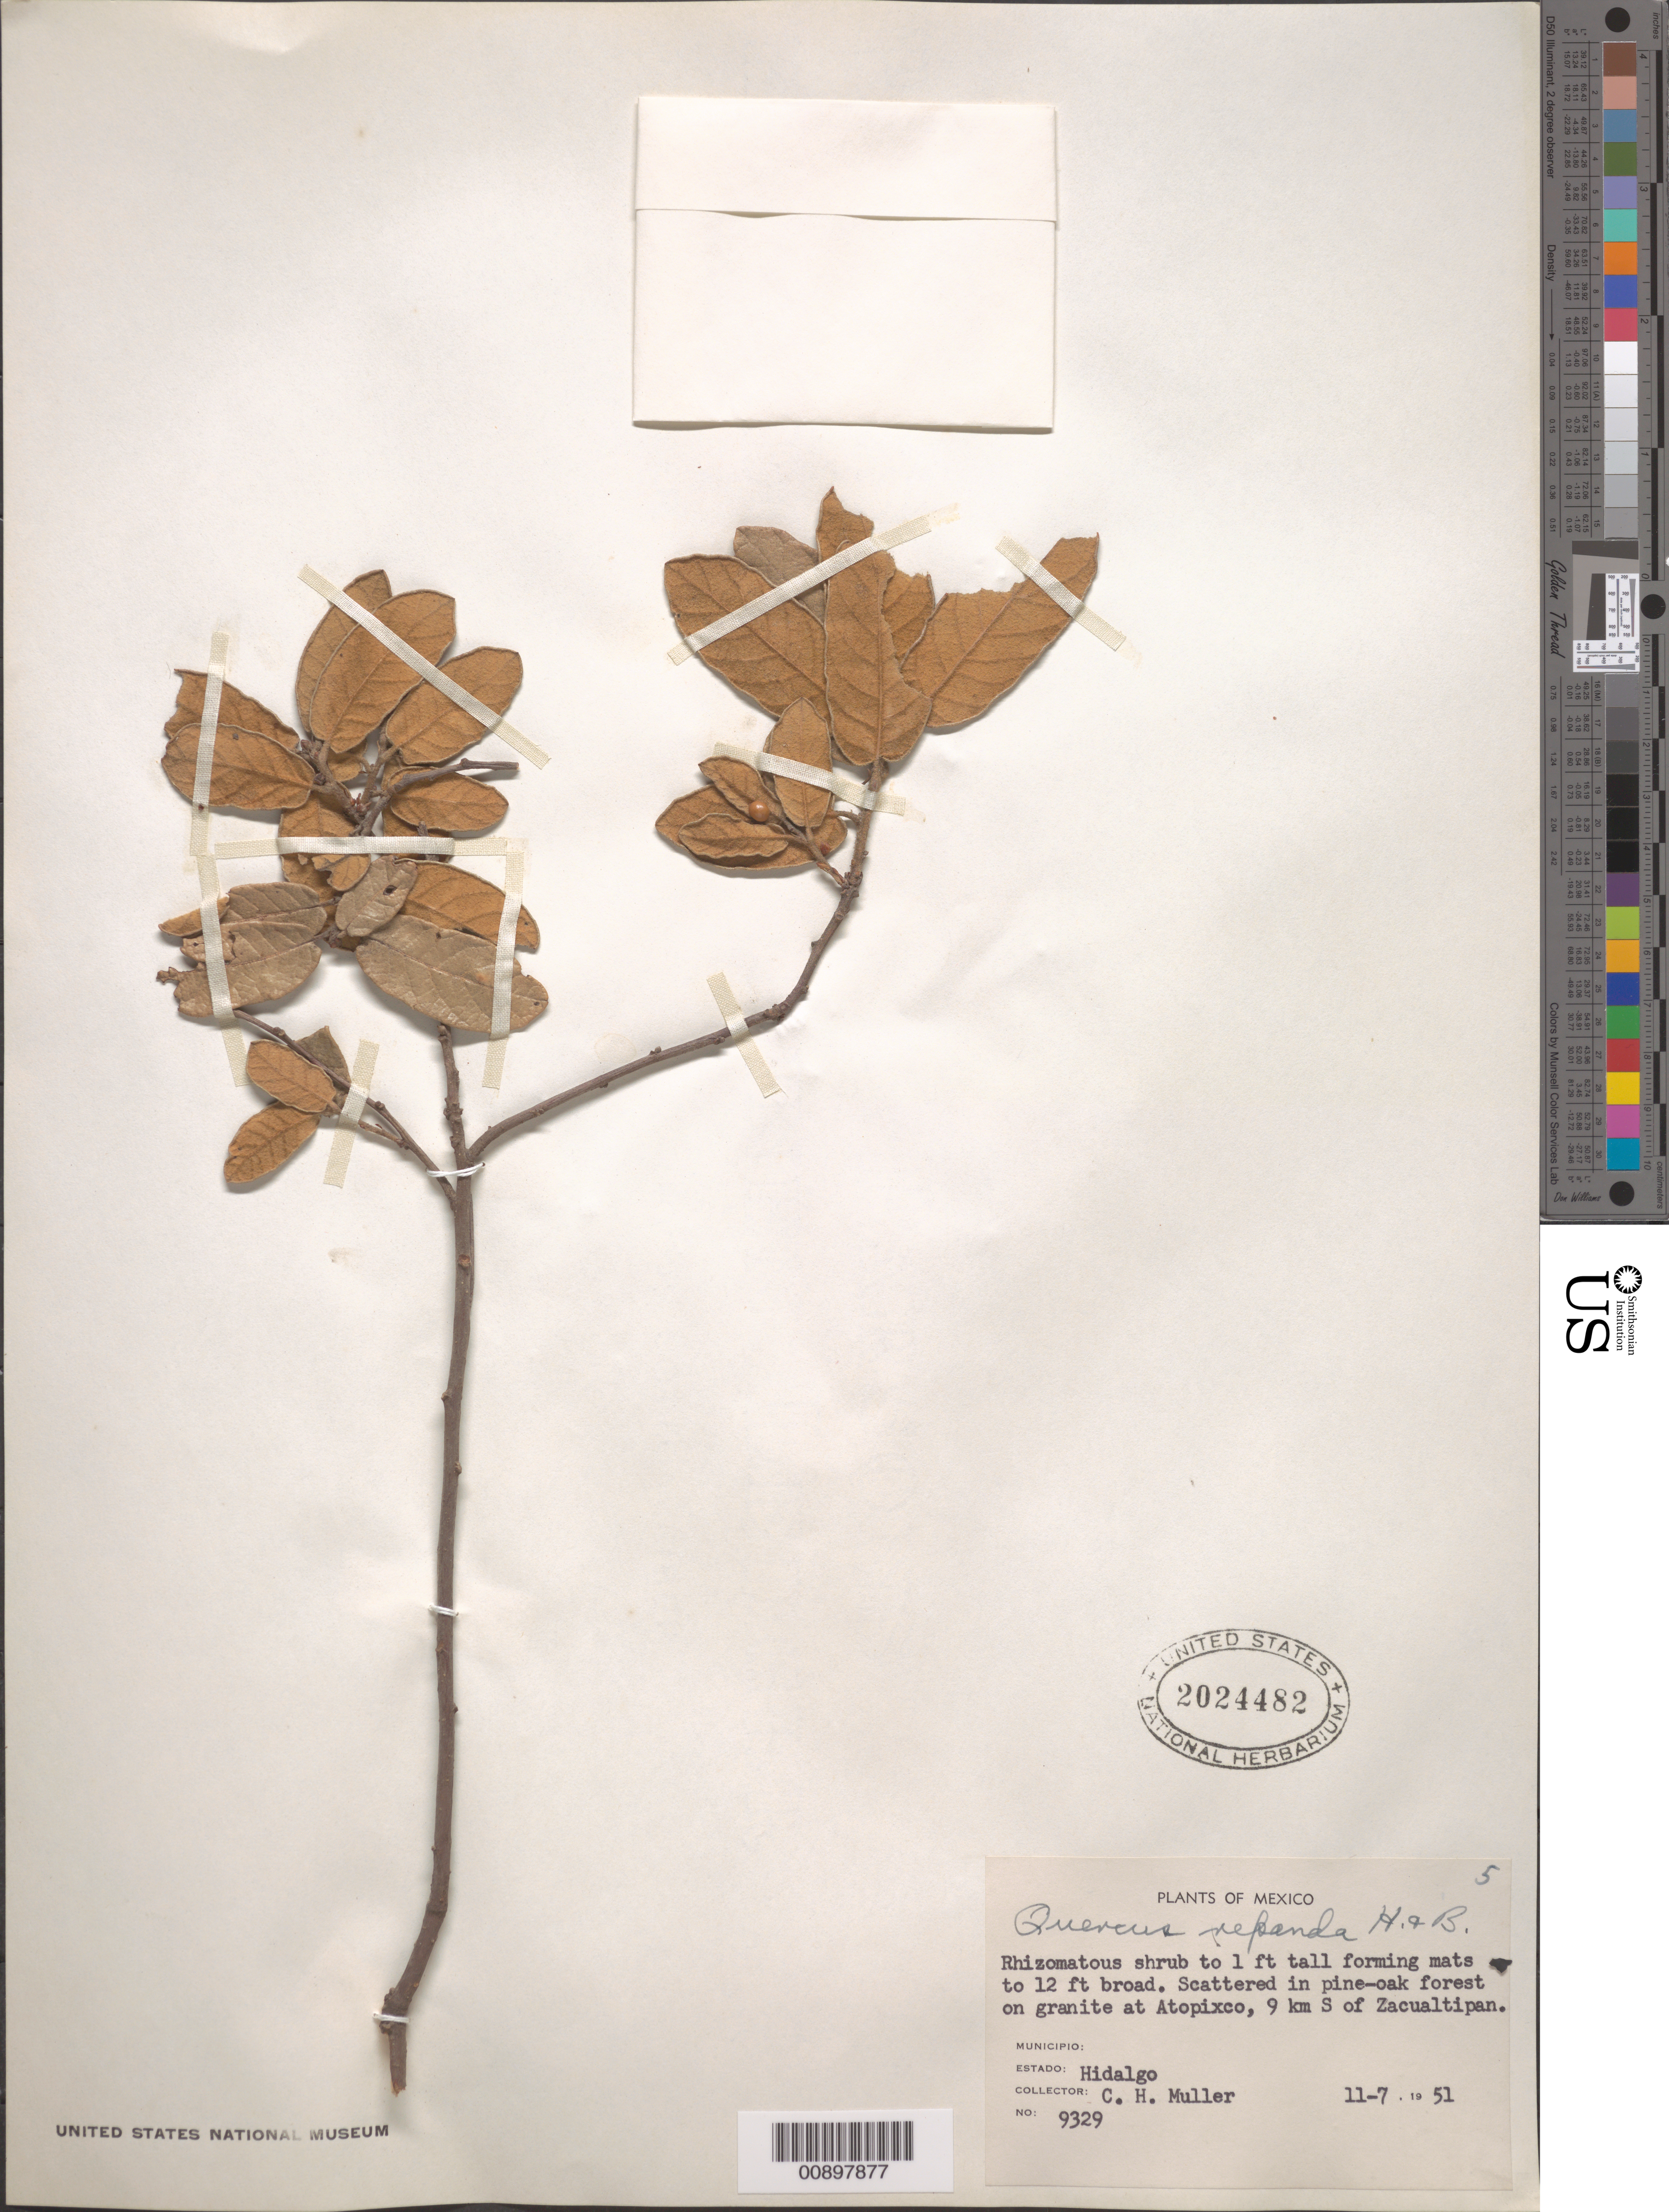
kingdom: Plantae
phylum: Tracheophyta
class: Magnoliopsida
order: Fagales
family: Fagaceae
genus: Quercus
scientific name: Quercus repanda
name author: Humb. & Bonpl.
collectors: C. H. Muller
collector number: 9329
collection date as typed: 07 Nov 1951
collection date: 1951-11-07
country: Mexico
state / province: Hidalgo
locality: Atopixco, 9 km S of Zacualtipan. Estado Hidalgo.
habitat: In pine-oak forest on granite.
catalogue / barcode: US 2024482